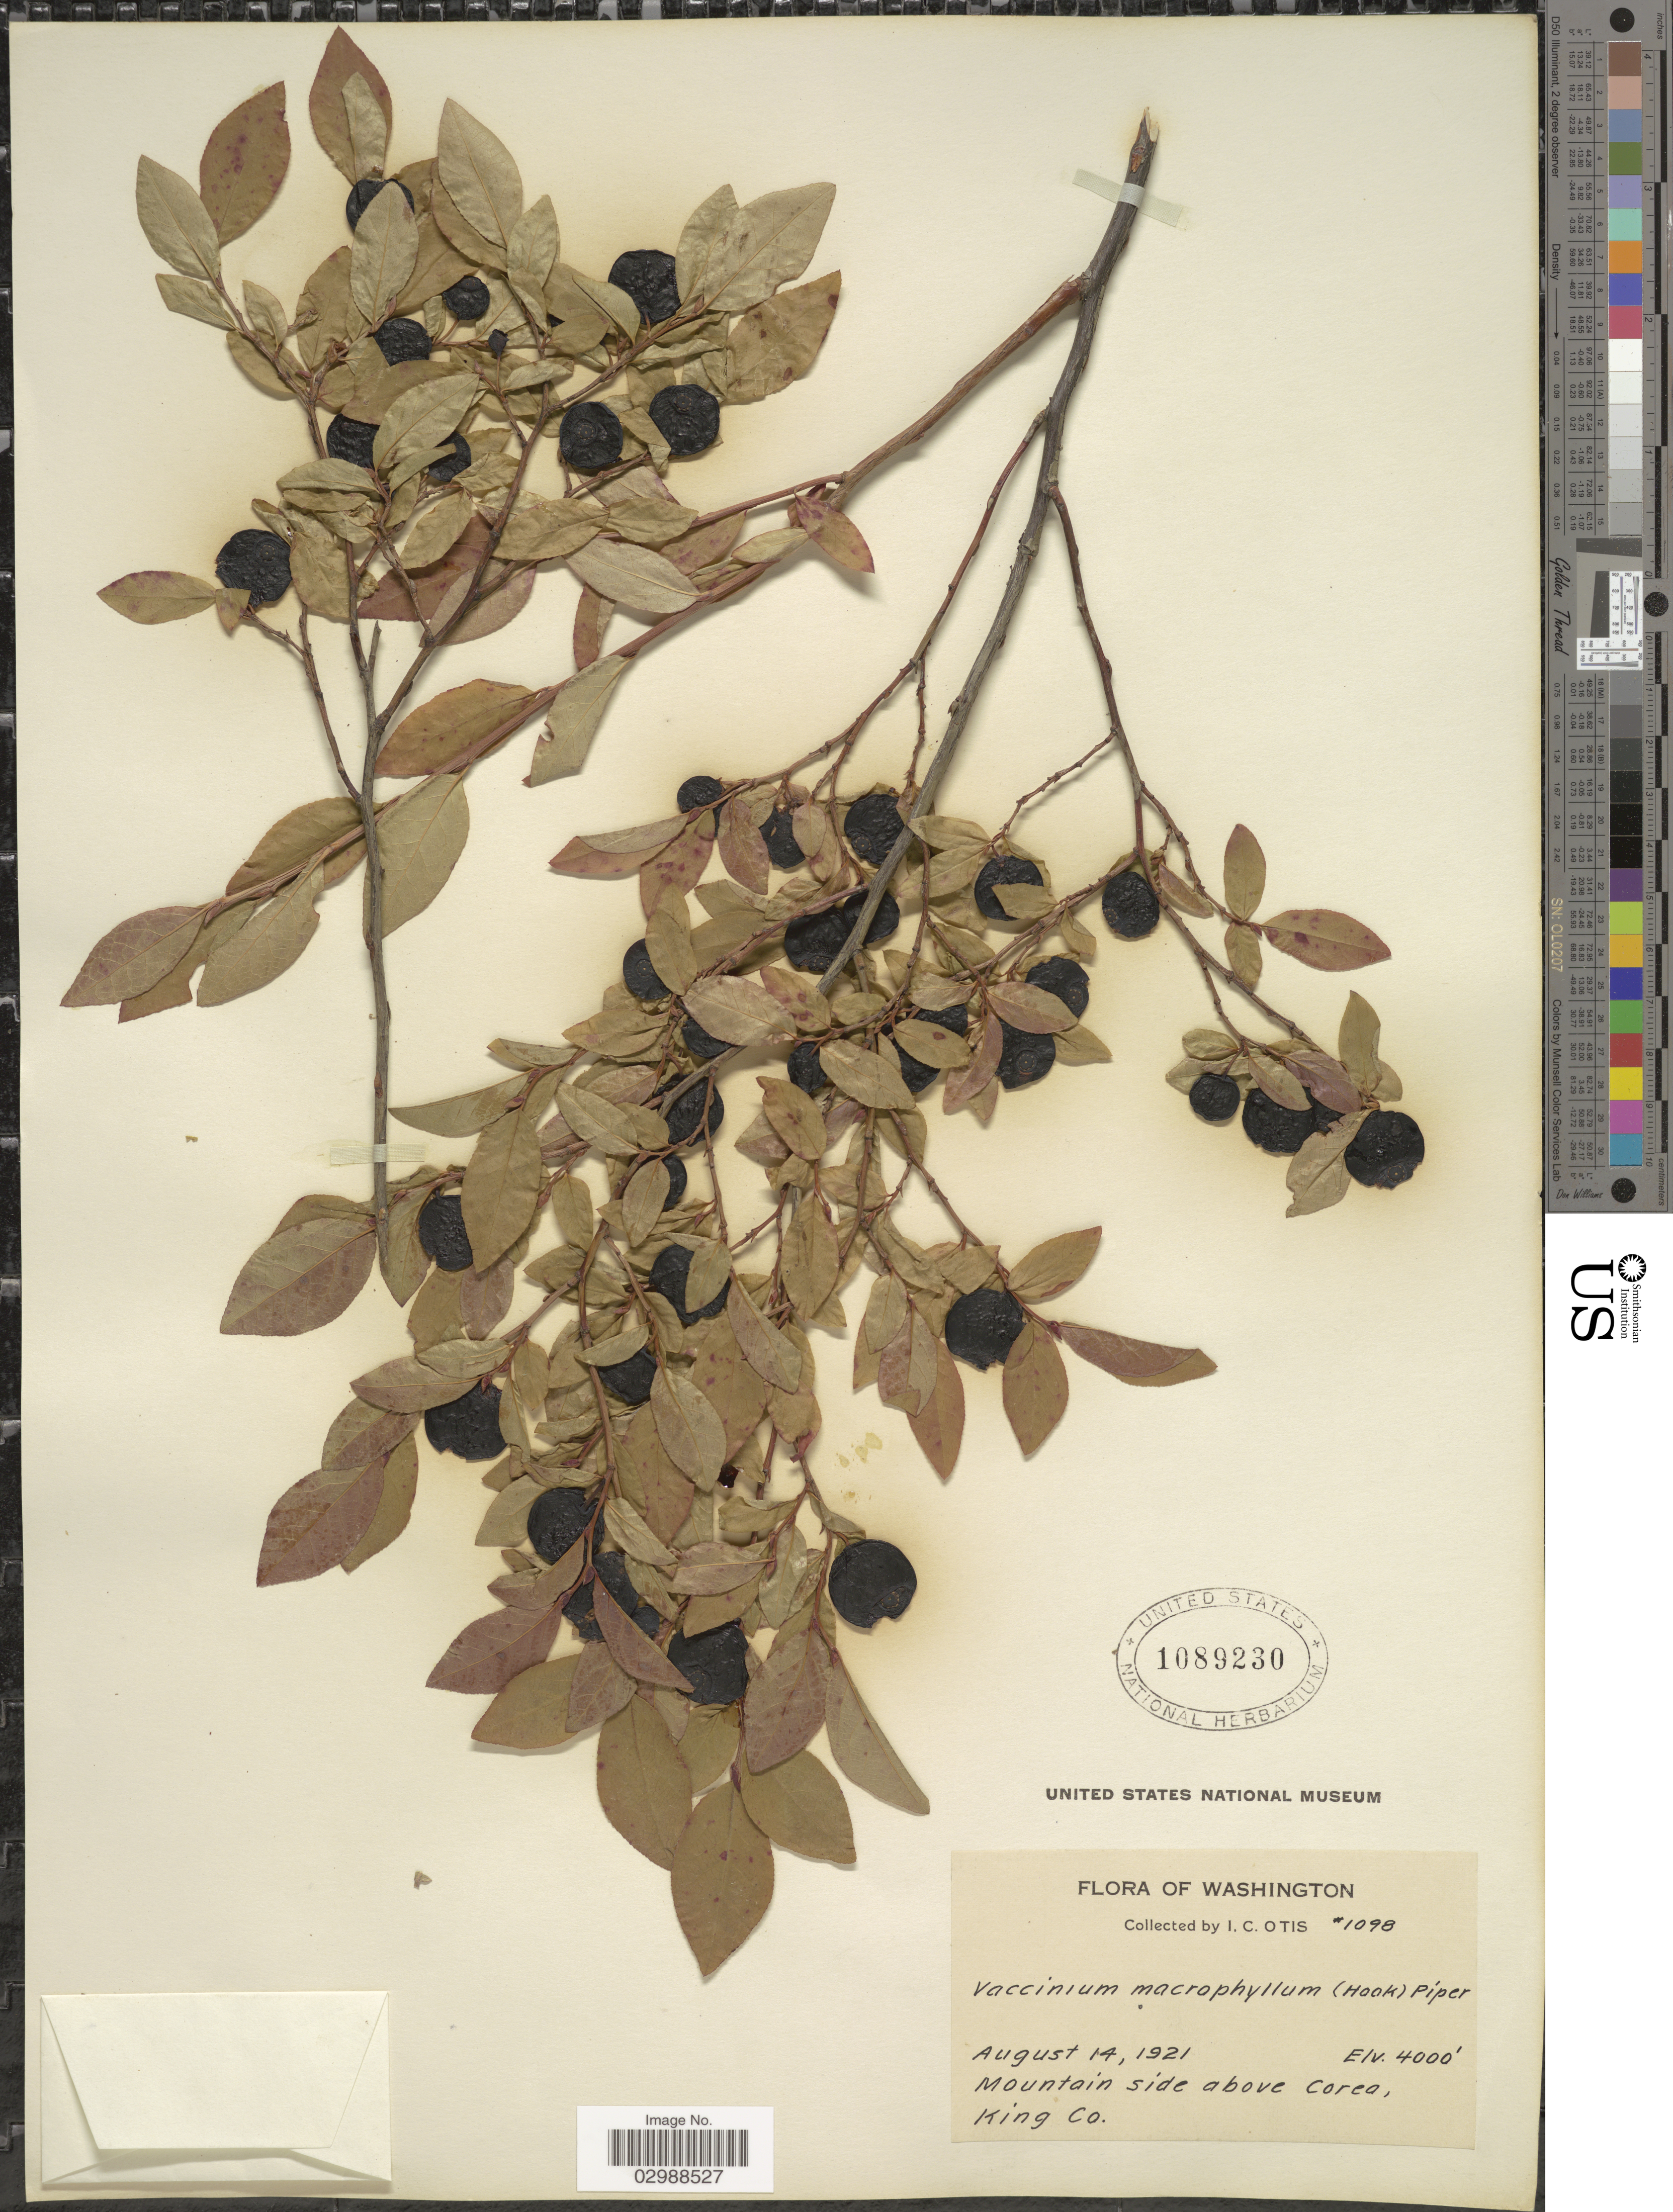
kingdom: Plantae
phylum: Tracheophyta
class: Magnoliopsida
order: Ericales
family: Ericaceae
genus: Vaccinium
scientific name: Vaccinium membranaceum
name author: Douglas ex Torr.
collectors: I. C. Otis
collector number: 1098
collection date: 1921-08-14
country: United States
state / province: Washington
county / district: King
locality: Mountain side above Corea., King Co.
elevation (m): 1219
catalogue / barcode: US 1089230